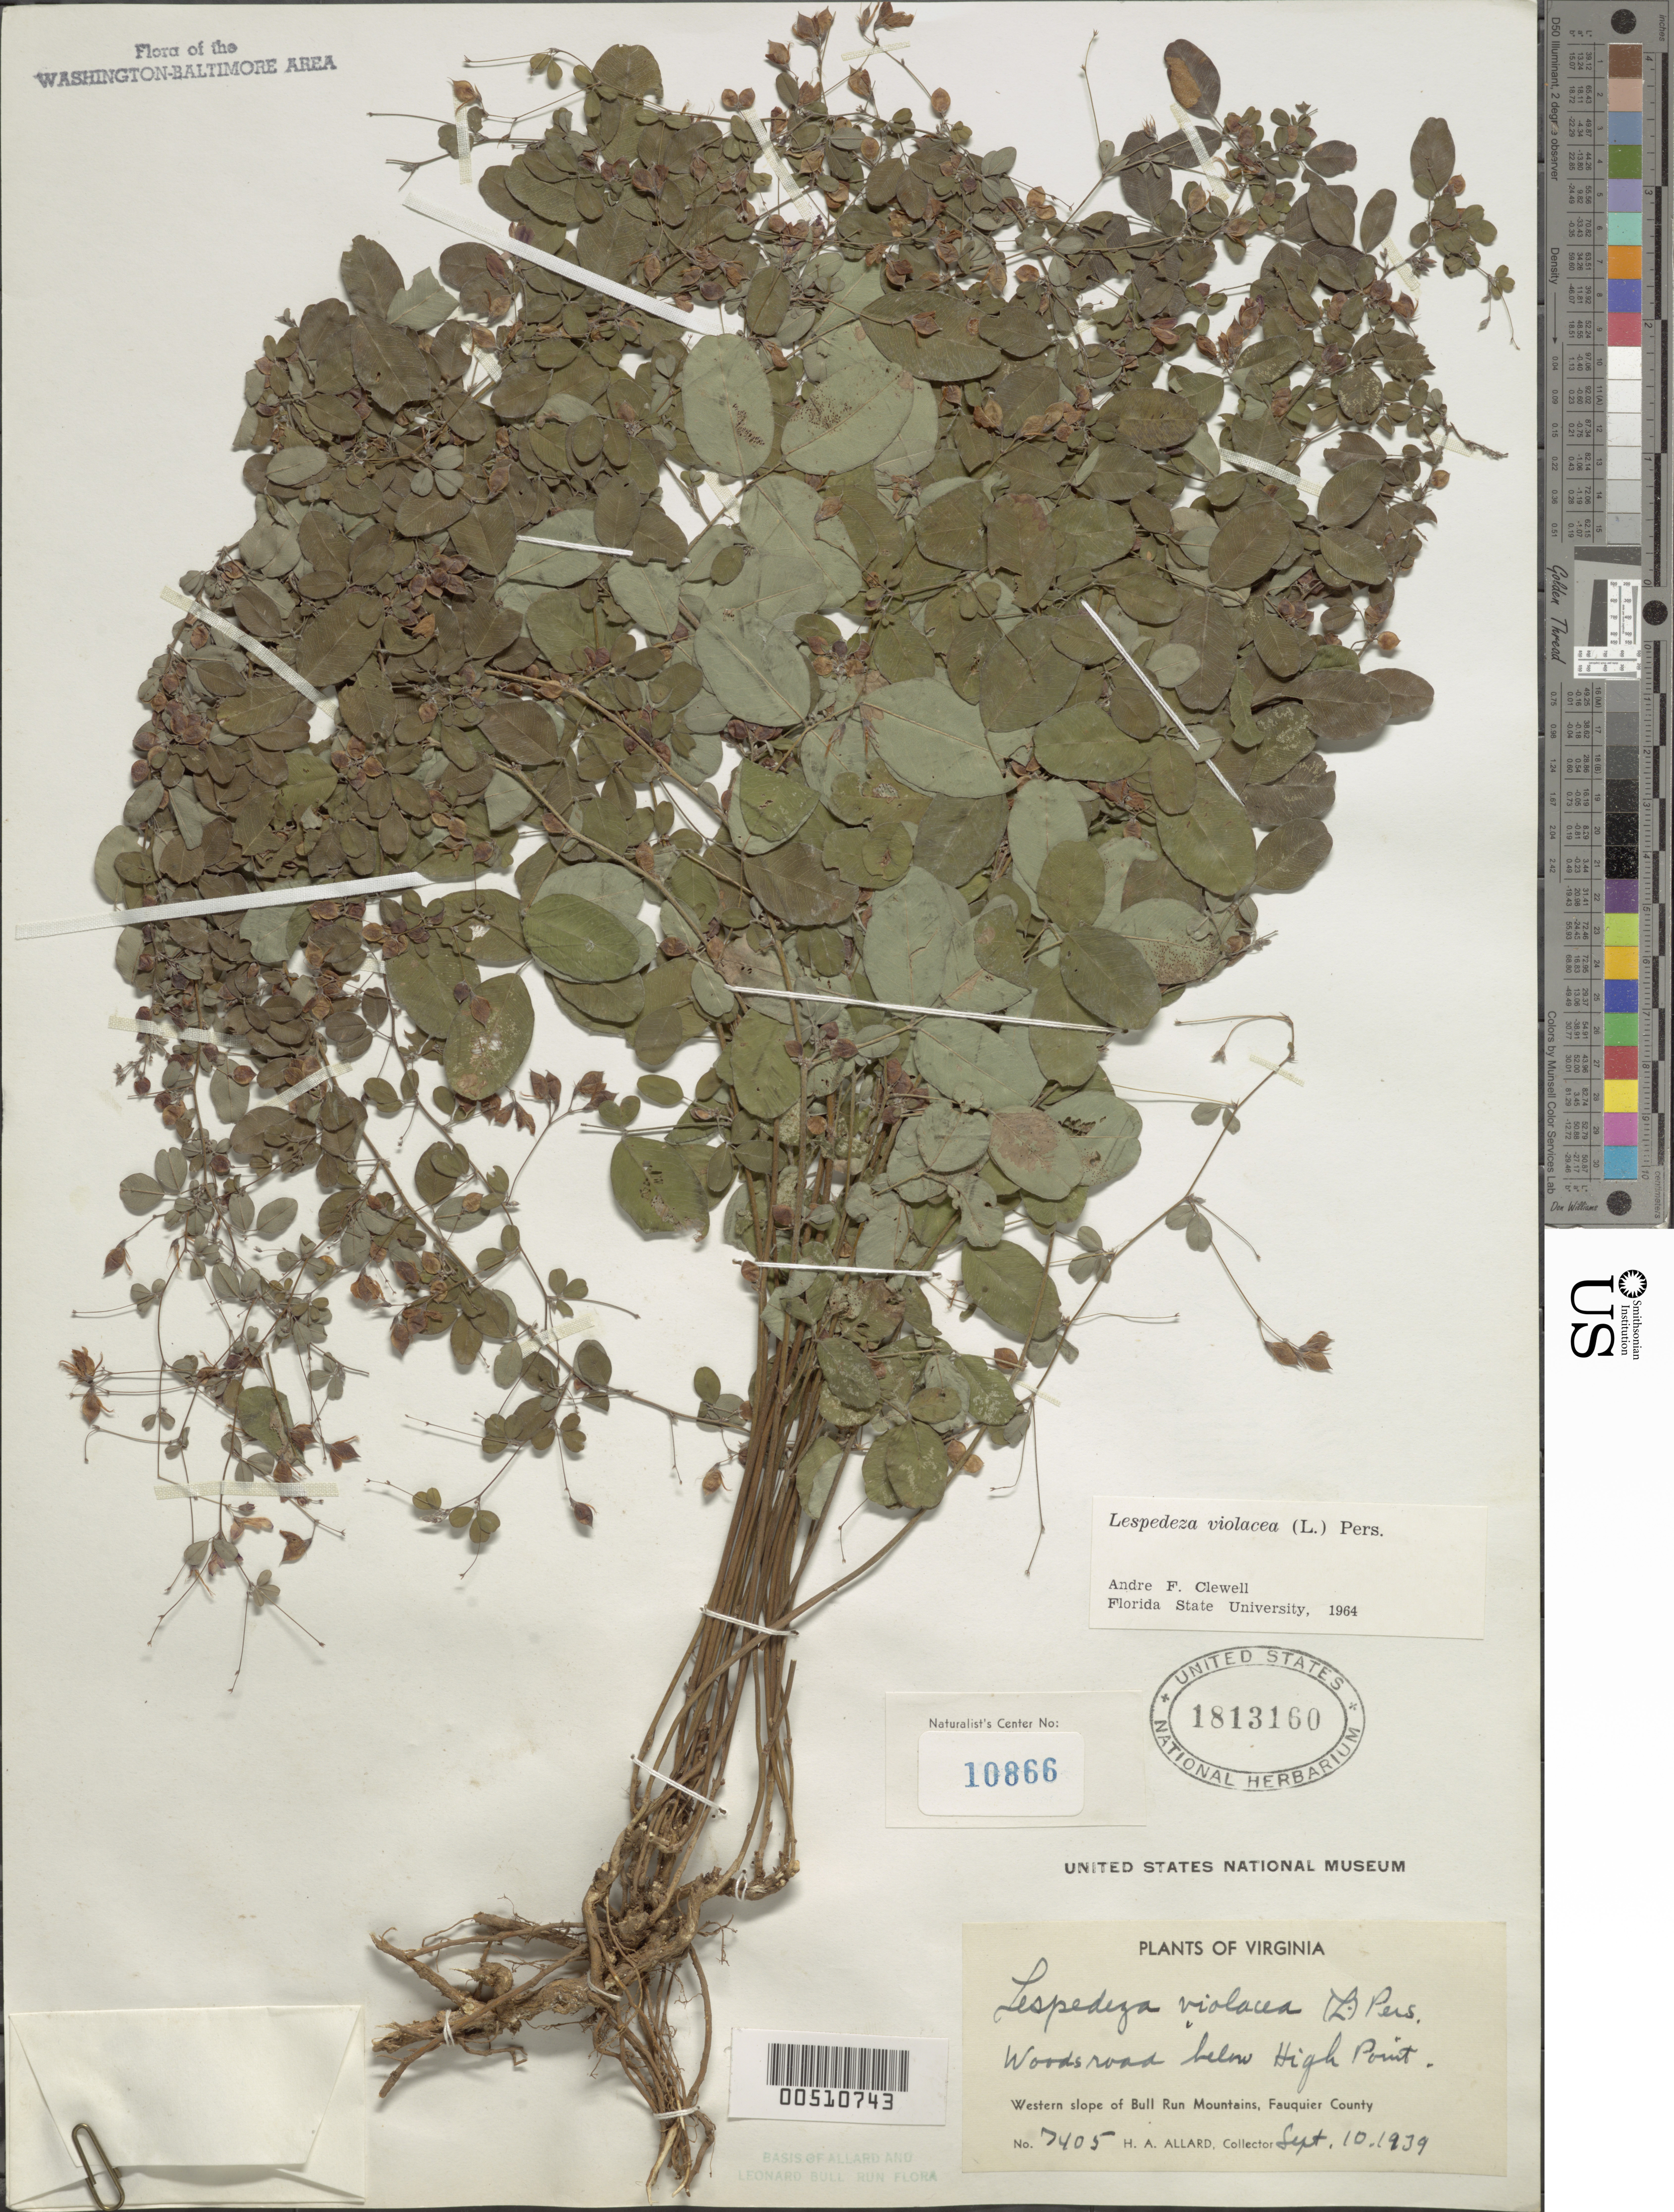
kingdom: Plantae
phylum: Tracheophyta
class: Magnoliopsida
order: Fabales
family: Fabaceae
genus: Lespedeza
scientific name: Lespedeza violacea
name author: (L.) Pers.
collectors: H. A. Allard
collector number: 7405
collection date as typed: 10 Sep 1939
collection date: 1939-09-10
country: United States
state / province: Virginia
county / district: Fauquier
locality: Below High Point, W slope of Bull Run Mts. Bull Run Mts.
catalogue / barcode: US 1813160